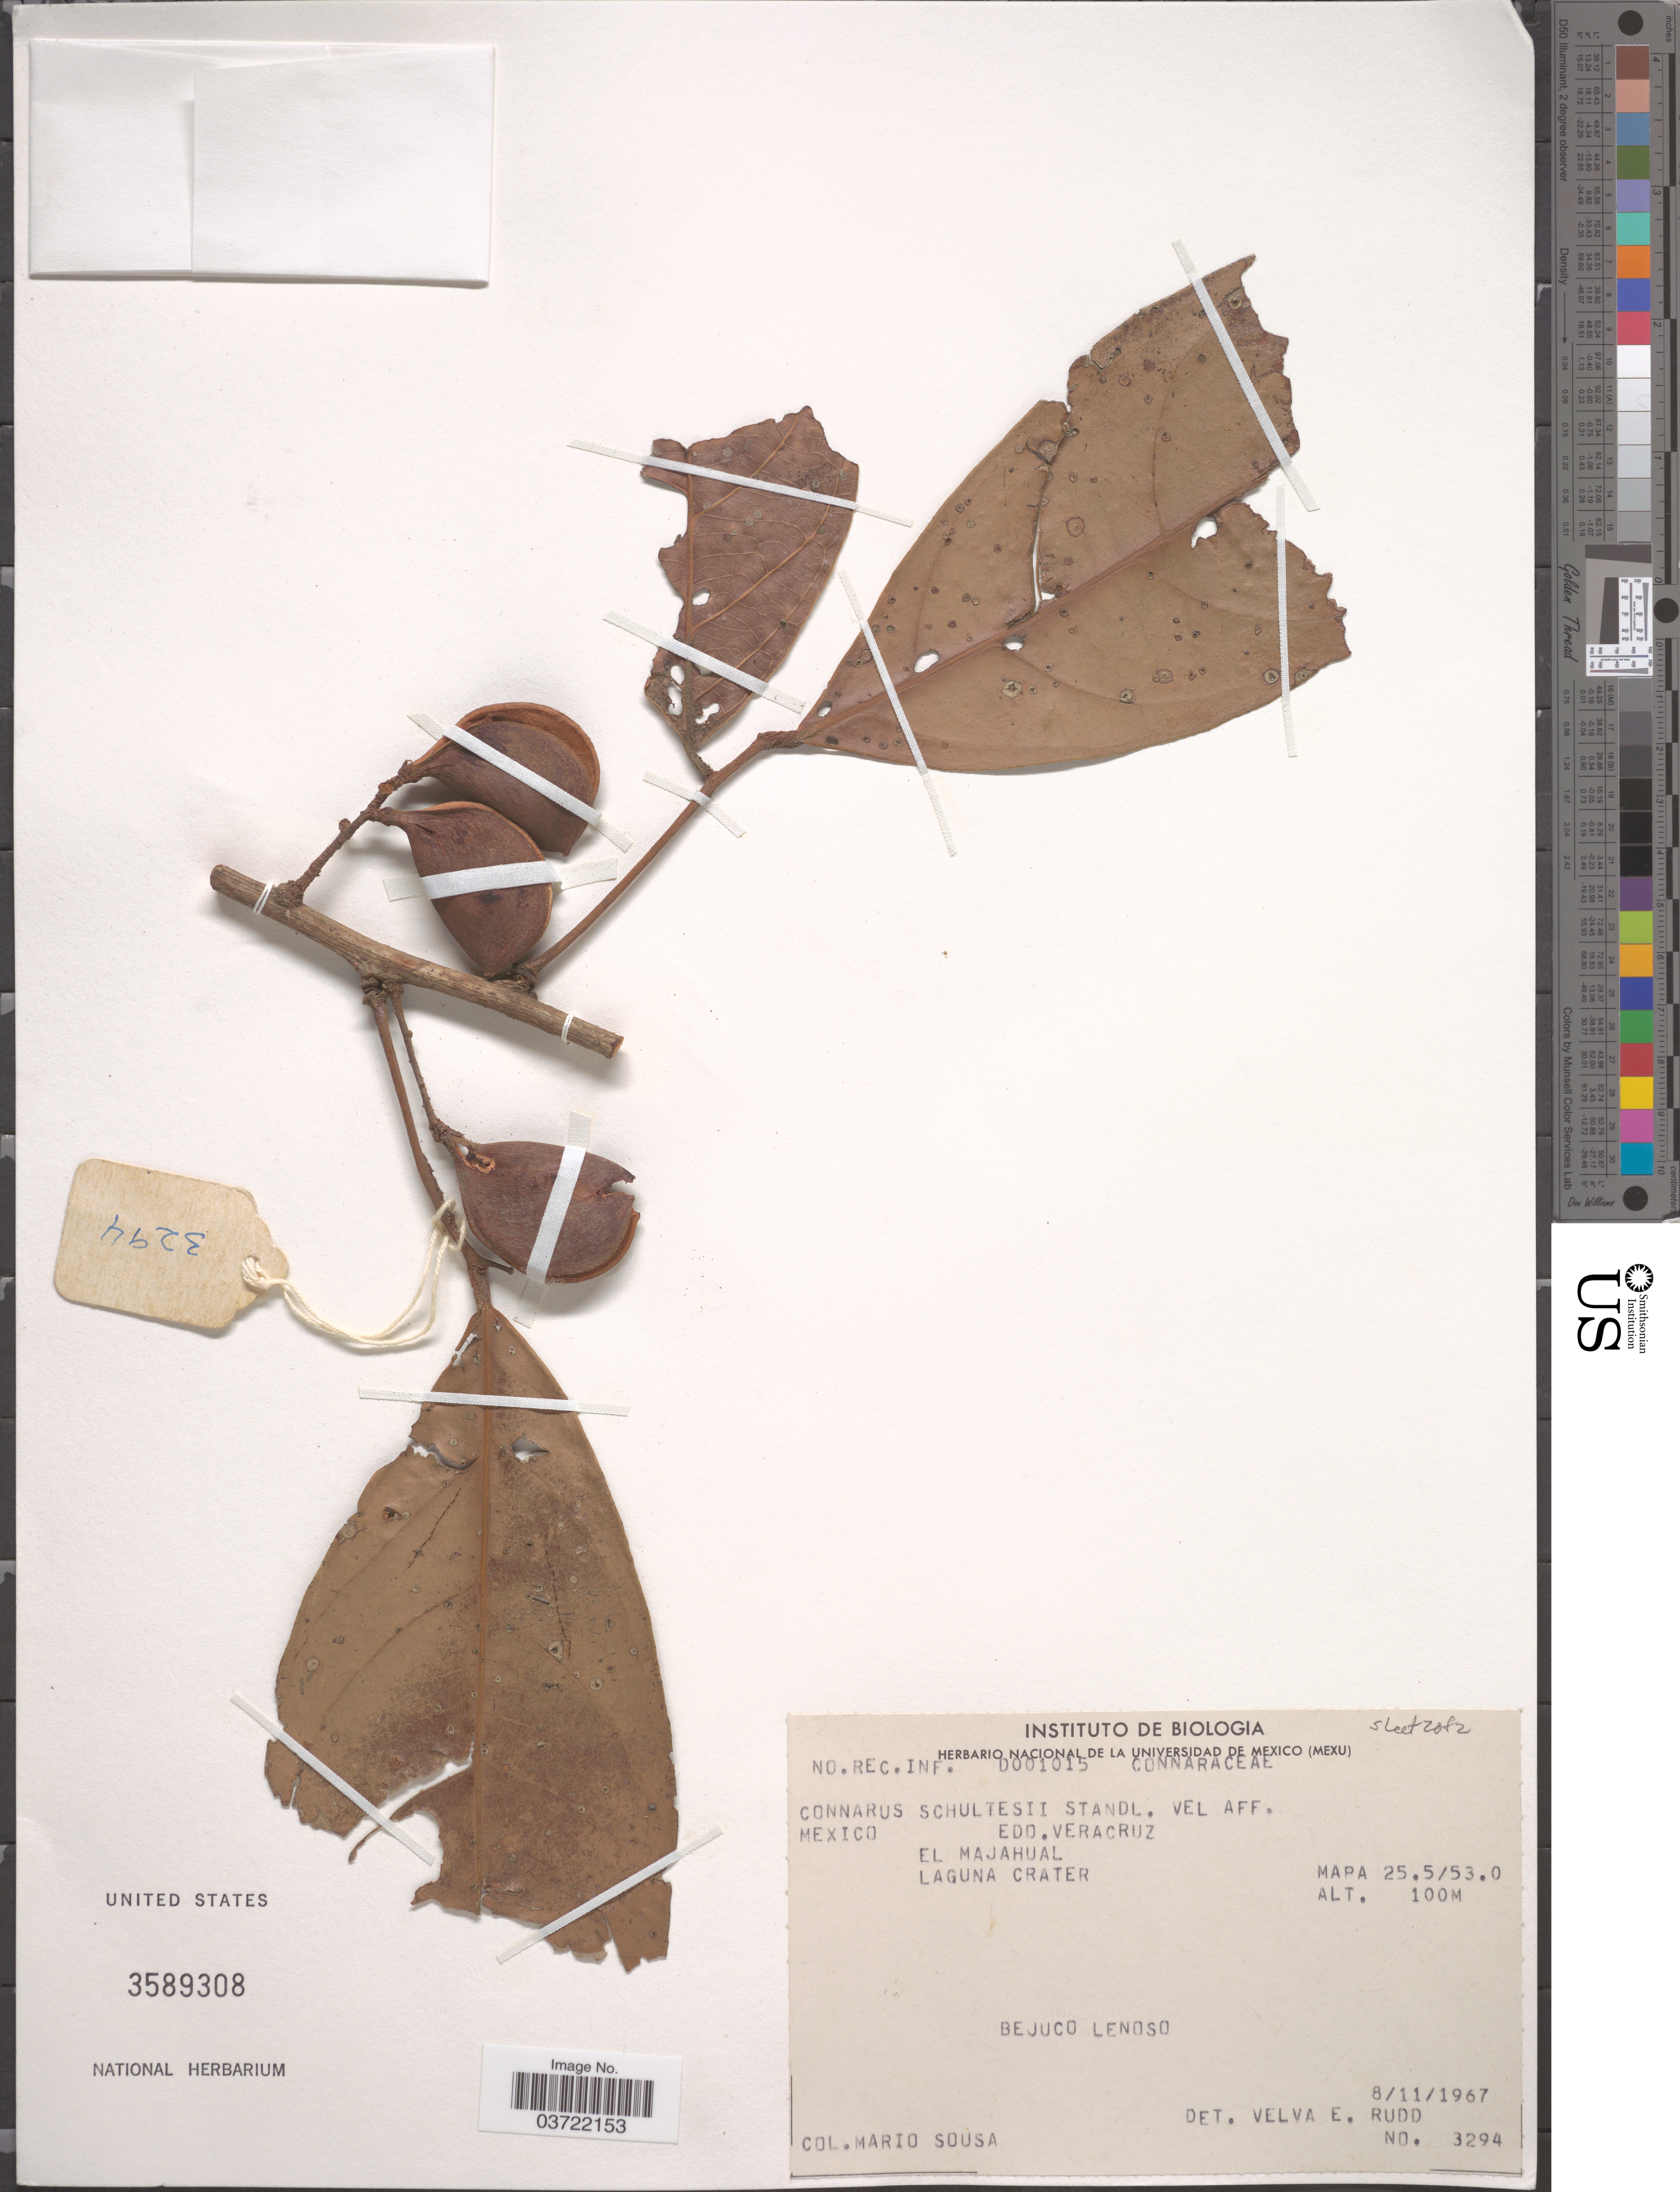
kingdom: Plantae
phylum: Tracheophyta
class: Magnoliopsida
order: Oxalidales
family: Connaraceae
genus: Connarus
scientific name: Connarus schultesii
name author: Standl.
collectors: M. Sousa S.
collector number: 3294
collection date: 1967-11-08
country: Mexico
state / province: Veracruz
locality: Edo. Veracruz. El Majahual, Laguna Crater. Mapa 25.5/53.0. Bejuco Lenoso.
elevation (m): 100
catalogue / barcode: US 3589308